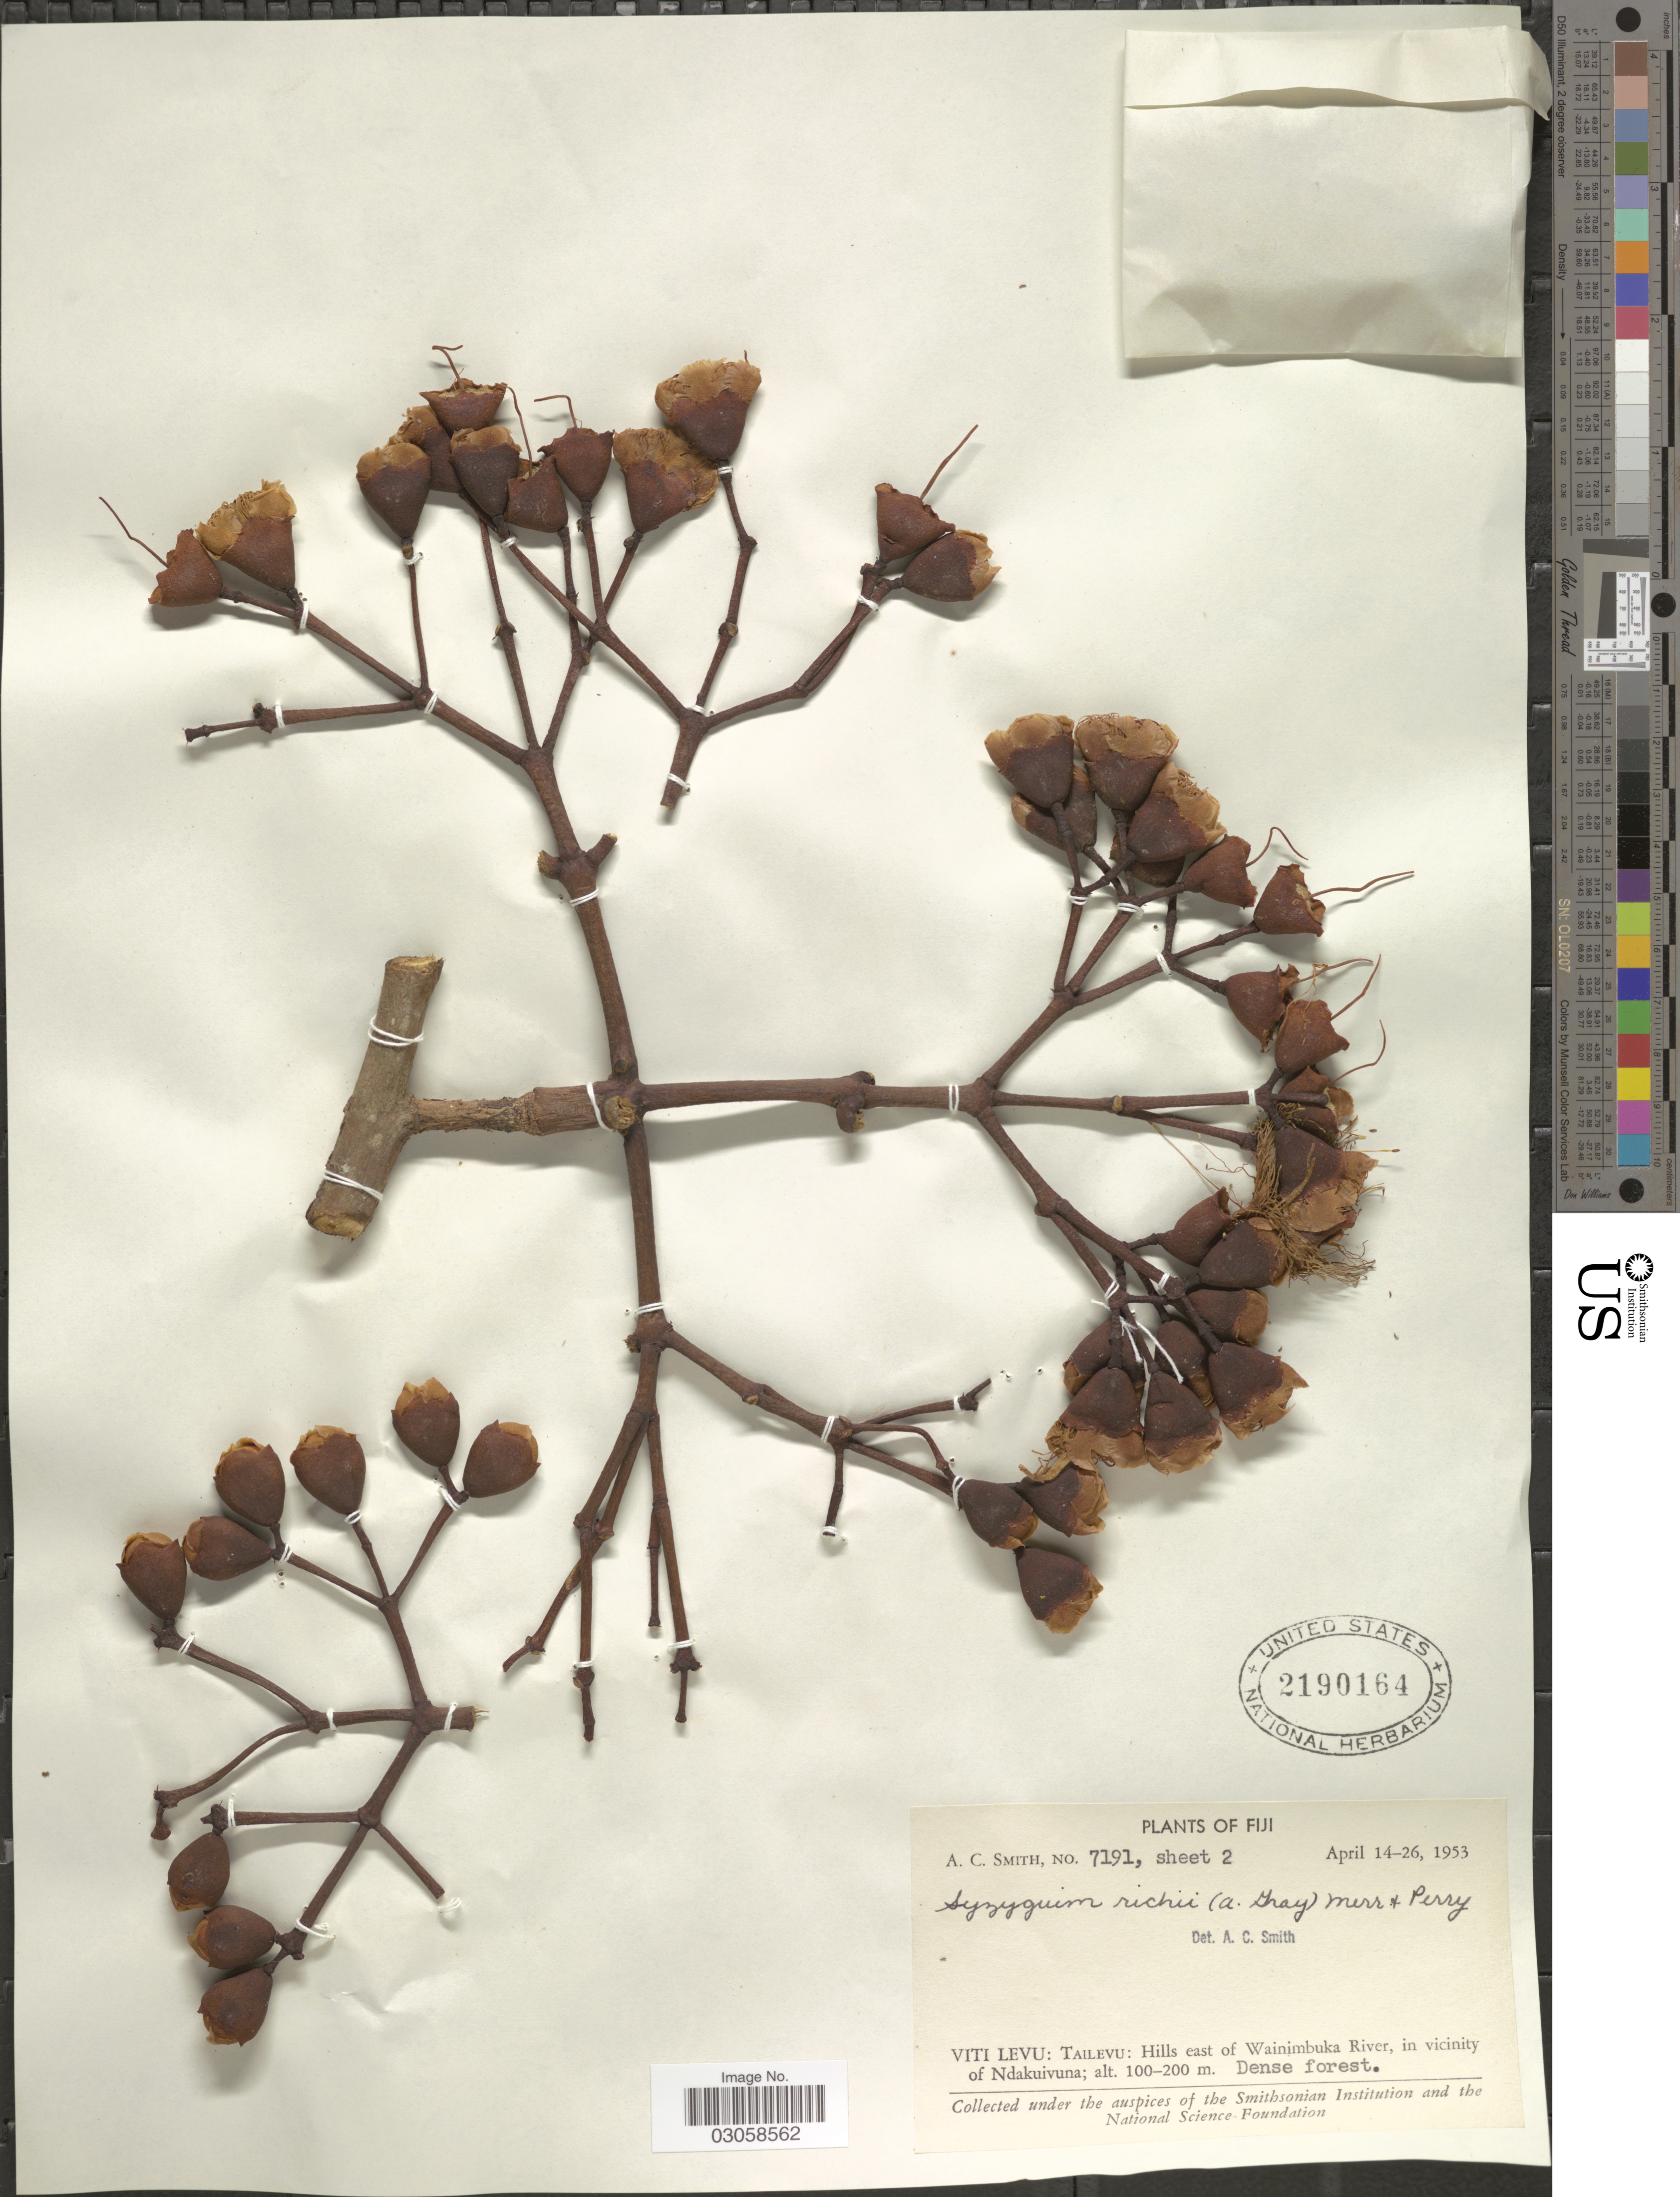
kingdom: Plantae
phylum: Tracheophyta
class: Magnoliopsida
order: Myrtales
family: Myrtaceae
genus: Syzygium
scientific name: Syzygium richii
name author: (A. Gray) Merr. & L.M. Perry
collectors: A. C. Smith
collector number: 7191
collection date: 1953-04-14/1953-04-26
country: Fiji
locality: Viti Levu: Tailevu: Hills east of Wainimbuka River, in vicinity of Ndakuivuna.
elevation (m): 100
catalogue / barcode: US 2190164